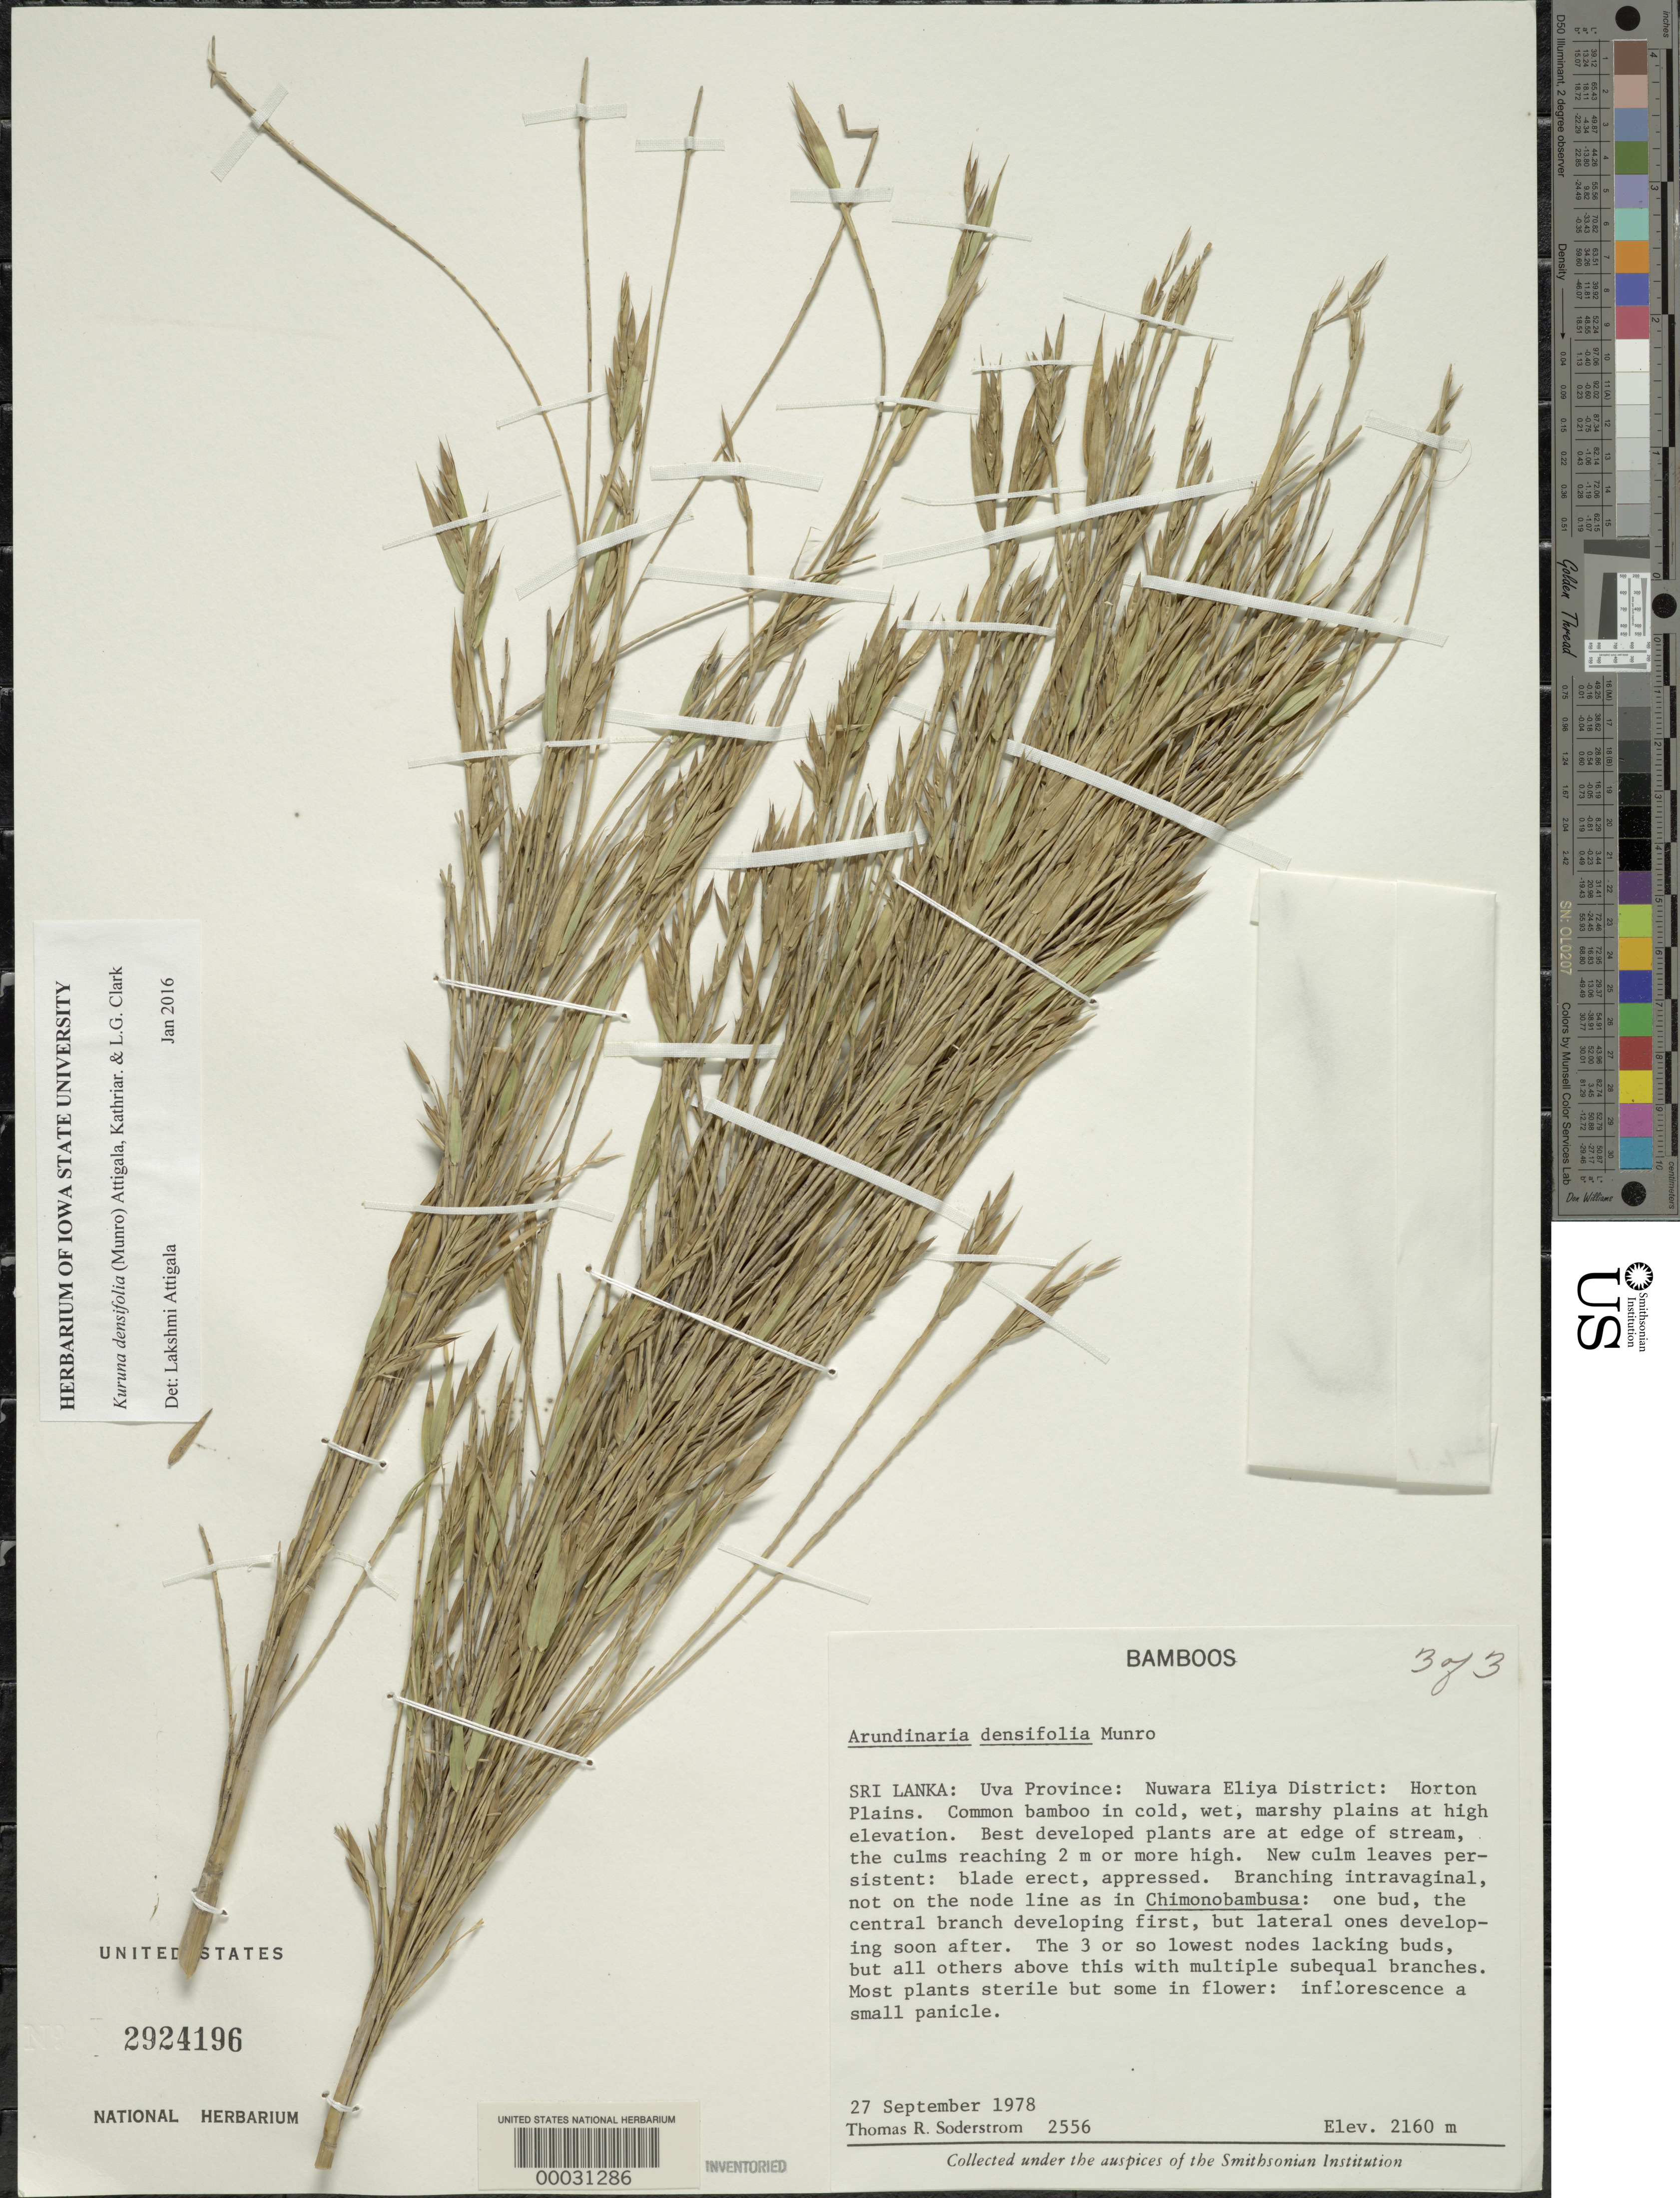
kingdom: Plantae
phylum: Tracheophyta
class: Liliopsida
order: Poales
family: Poaceae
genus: Kuruna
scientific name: Kuruna densifolia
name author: (Munro) Attigala et al.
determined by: Attigala, L.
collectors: T. R. Soderstrom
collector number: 2556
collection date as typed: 27 Sep 1978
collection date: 1978-09-27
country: Sri Lanka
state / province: Central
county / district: Nuwara Eliya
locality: Horton plains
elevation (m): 2160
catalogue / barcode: US 2924196